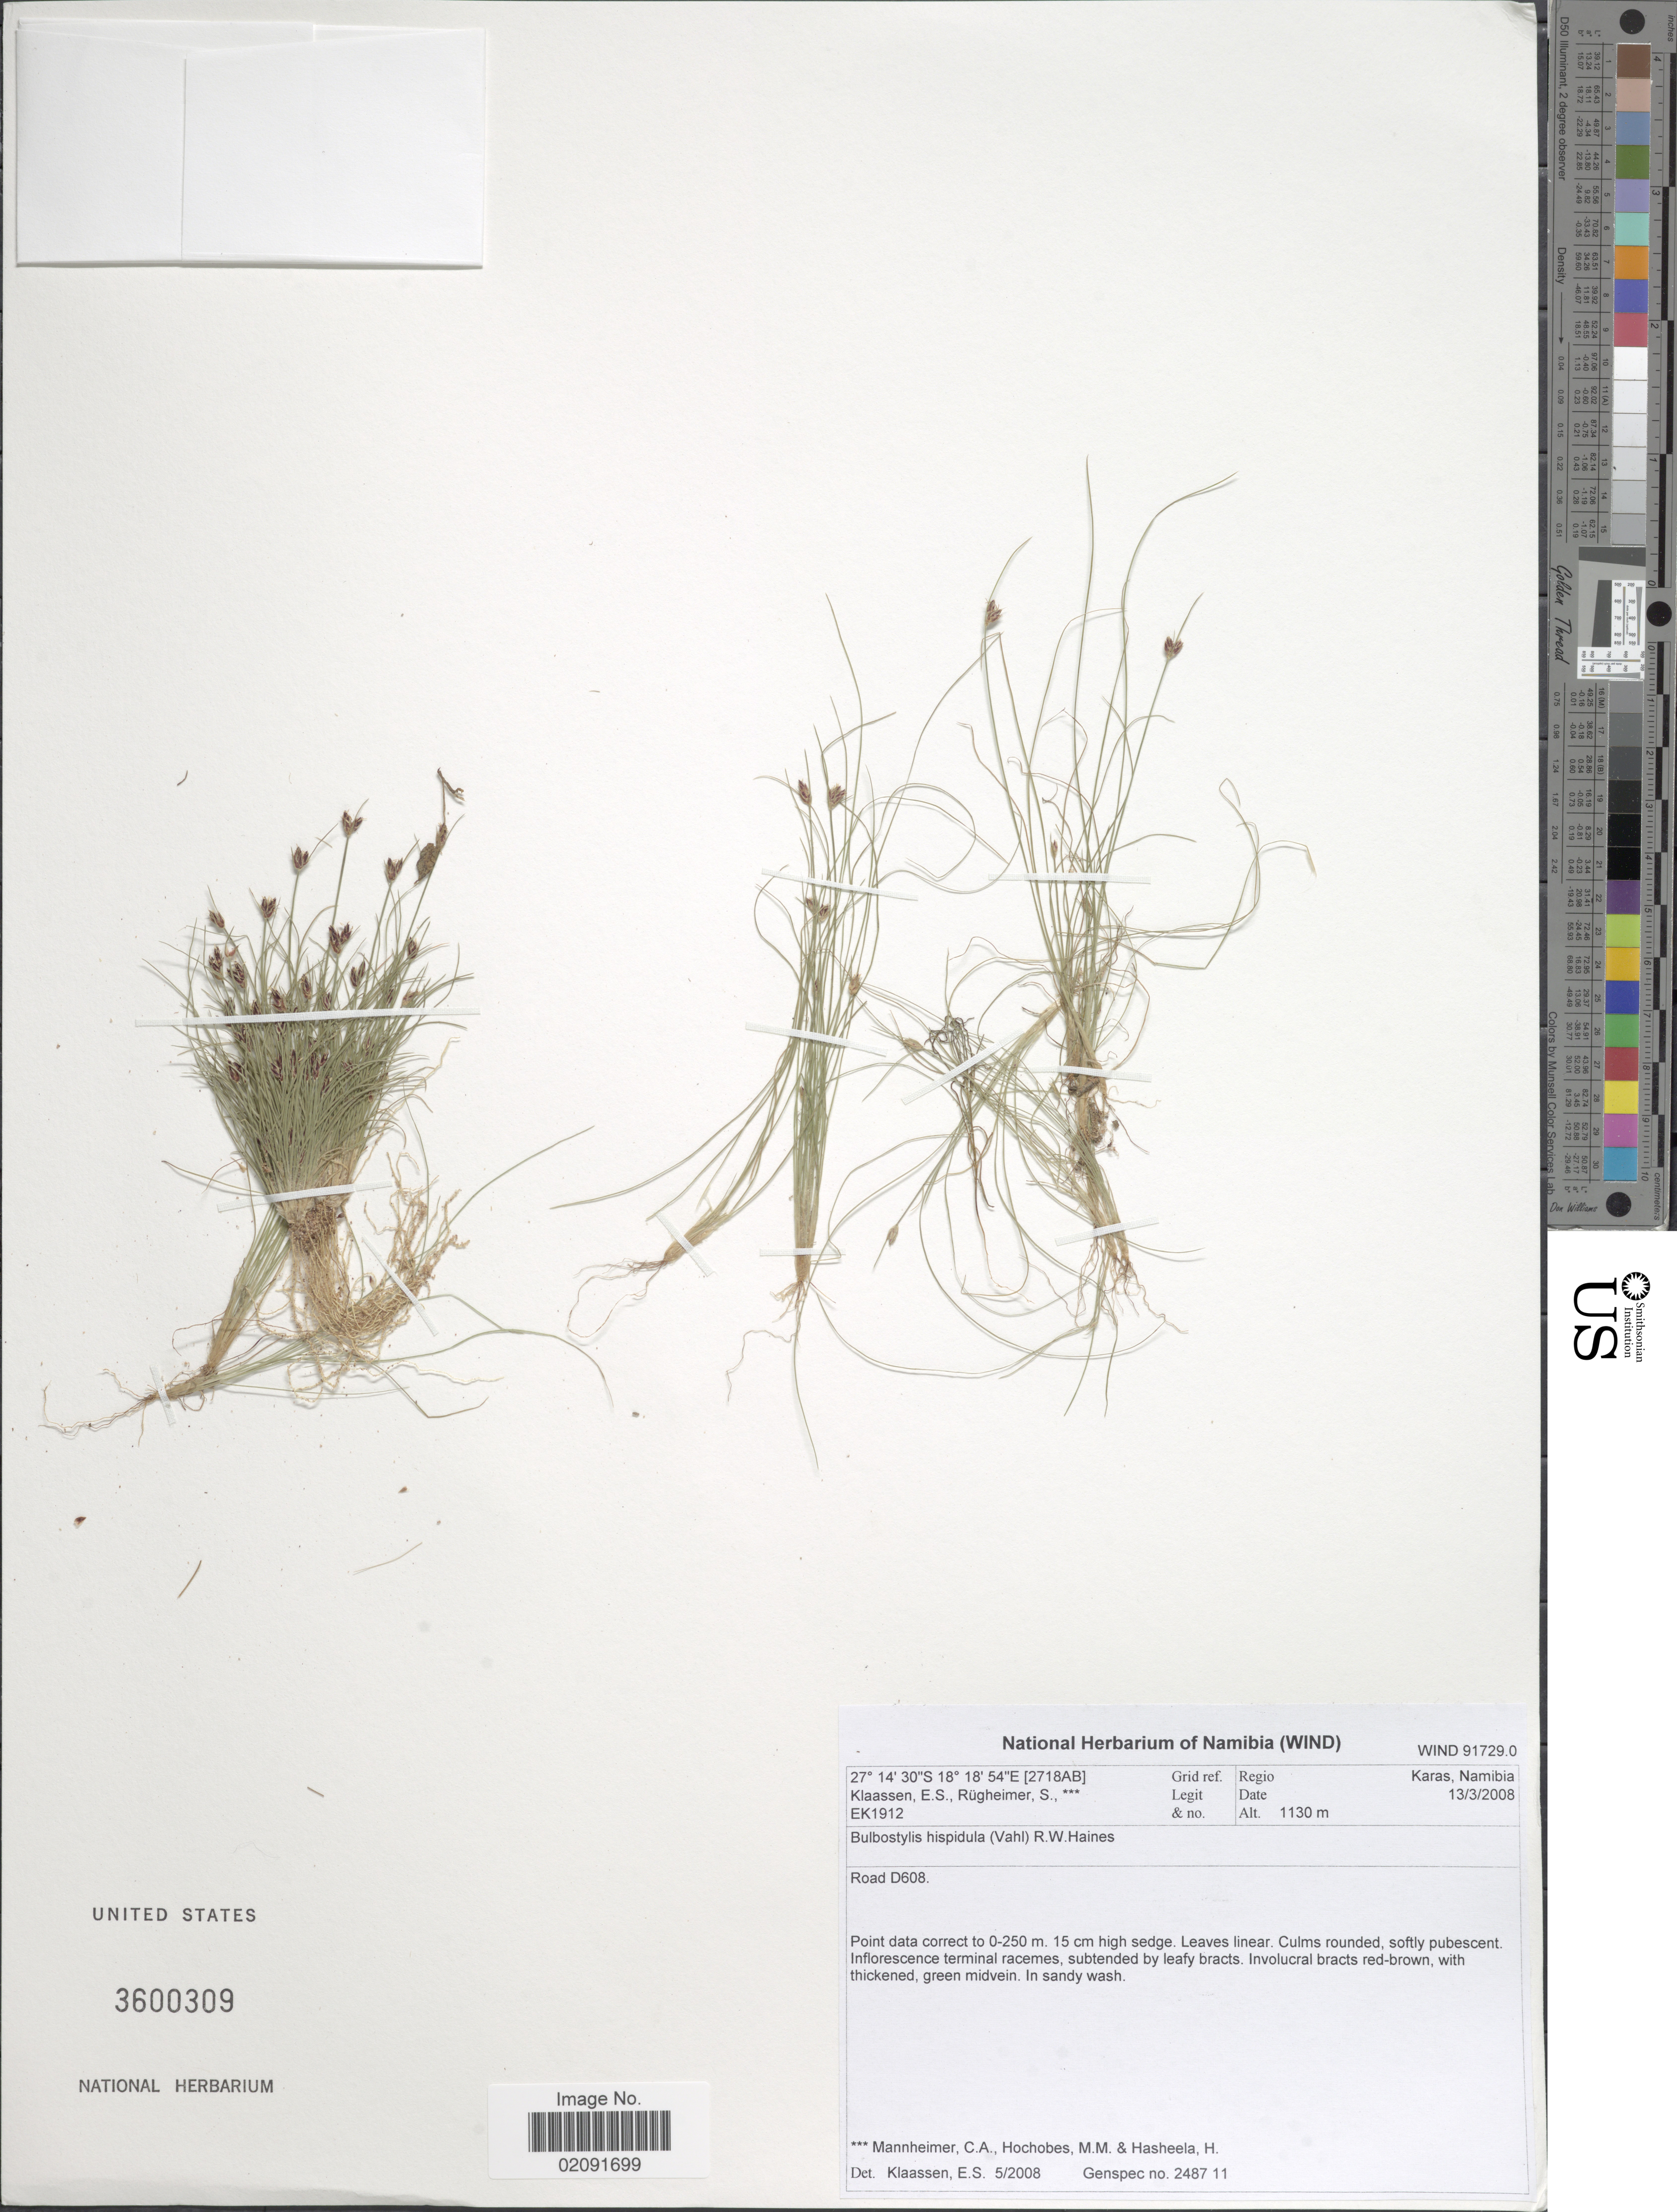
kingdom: Plantae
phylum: Tracheophyta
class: Liliopsida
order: Poales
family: Cyperaceae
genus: Bulbostylis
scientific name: Bulbostylis hispidula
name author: (Vahl) R.W. Haines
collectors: E. S. Klaassen & S. Rugheimer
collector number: EK1912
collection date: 2008-03-13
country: Namibia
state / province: Karas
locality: Road D608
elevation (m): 1130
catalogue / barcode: US 3600309